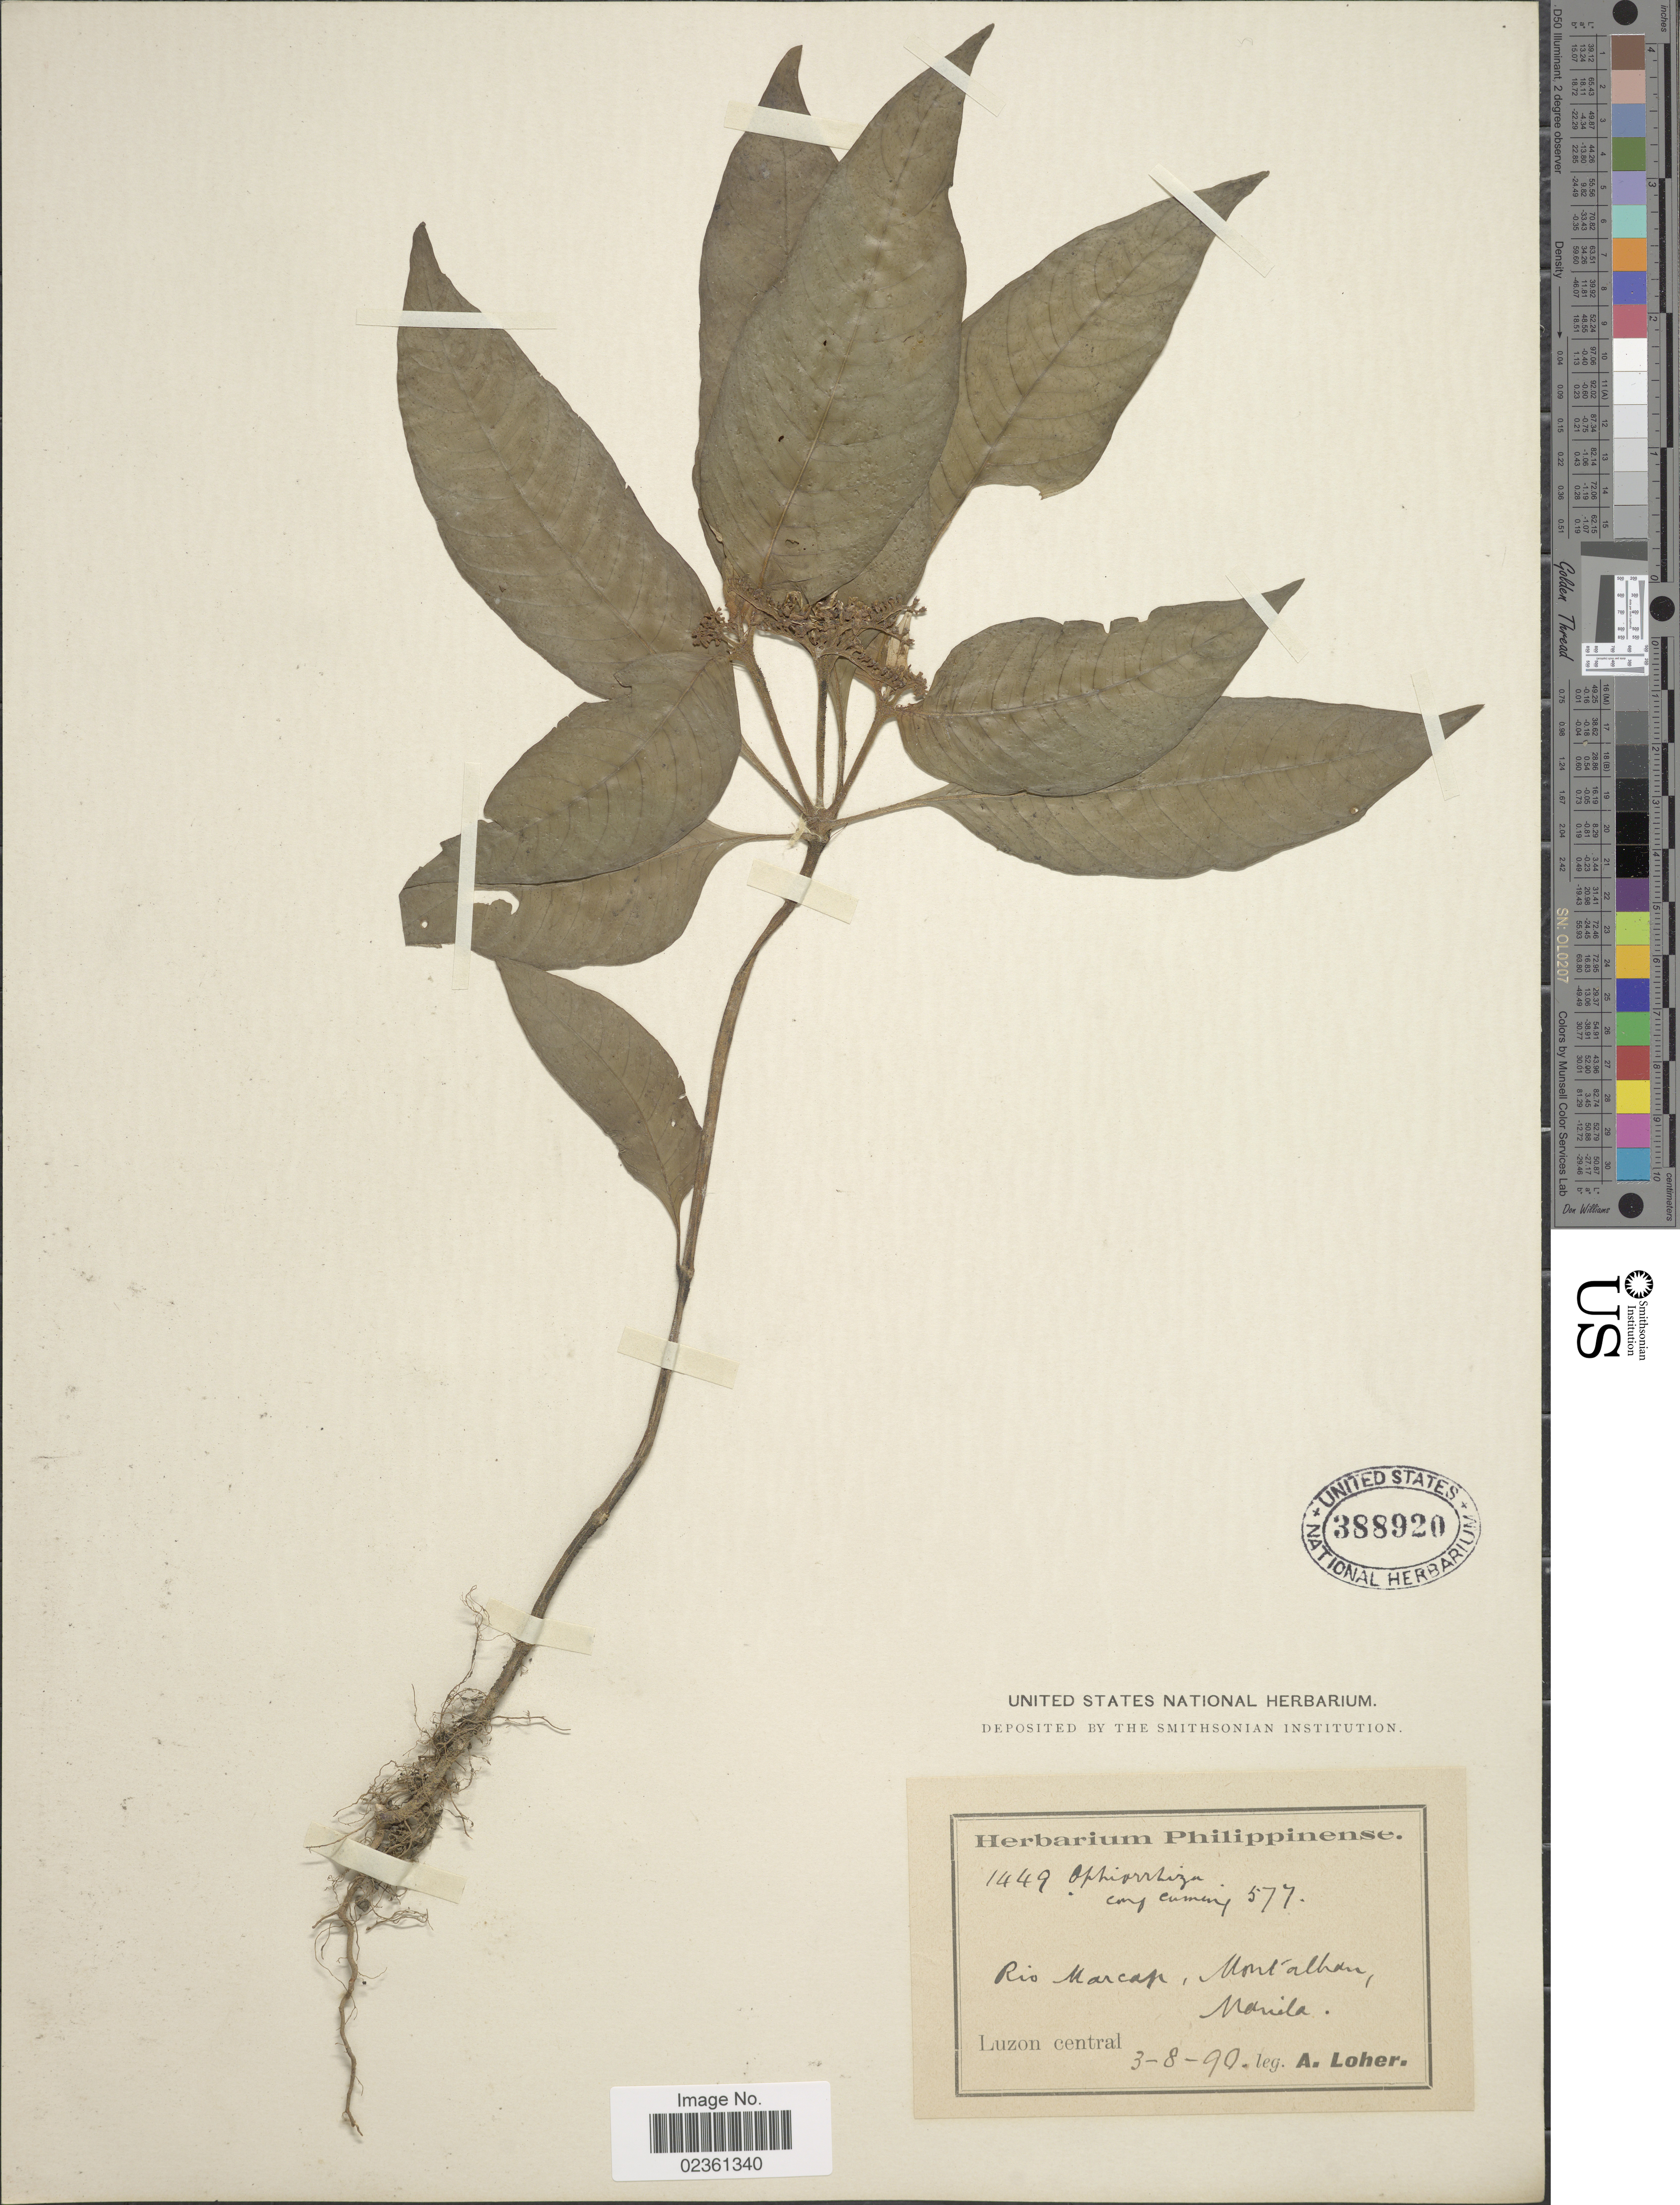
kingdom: Plantae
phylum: Tracheophyta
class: Magnoliopsida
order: Gentianales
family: Rubiaceae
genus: Ophiorrhiza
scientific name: Ophiorrhiza sp.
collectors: A. Loher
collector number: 1449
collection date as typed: Transcribed d/m/y: 3/8/90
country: Philippines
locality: Rio Marcap, Montalban, Manila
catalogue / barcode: US 388920